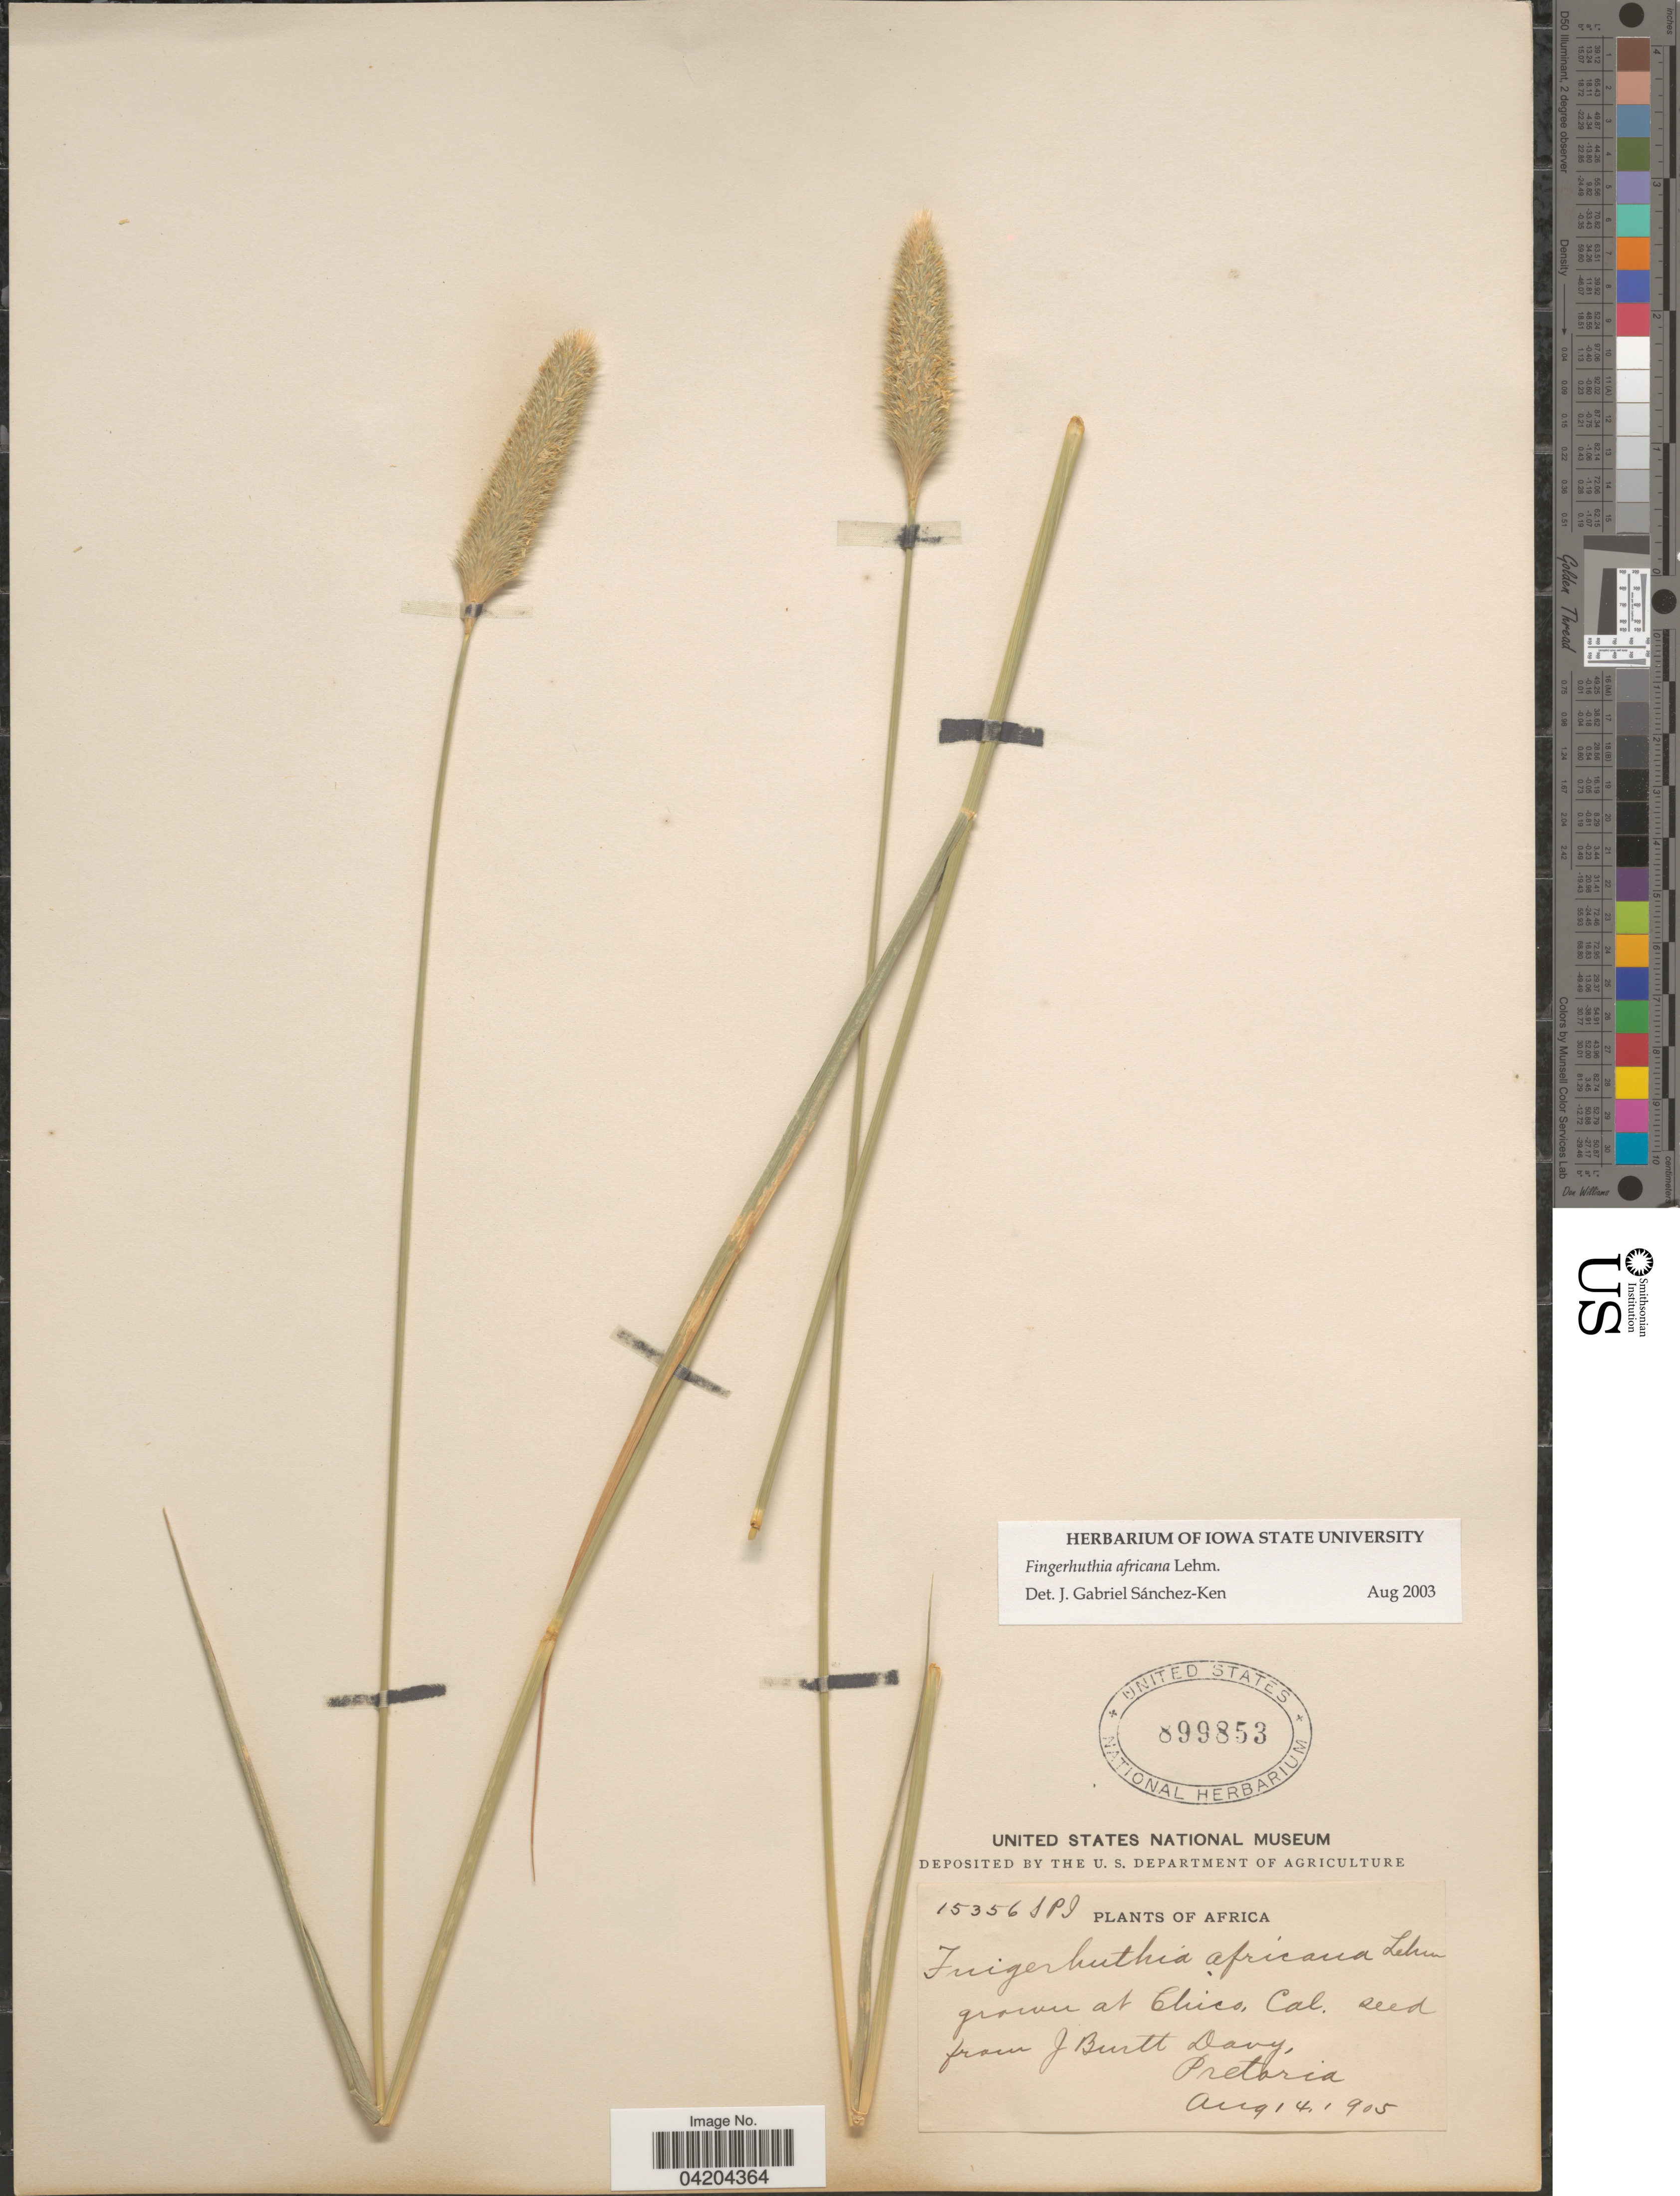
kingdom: Plantae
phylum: Tracheophyta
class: Liliopsida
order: Poales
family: Poaceae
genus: Fingerhuthia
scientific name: Fingerhuthia africana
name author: Nees ex Lehm.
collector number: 15356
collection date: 1905-08-14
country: United States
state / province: California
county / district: Butte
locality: At Chico.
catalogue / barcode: US 899853